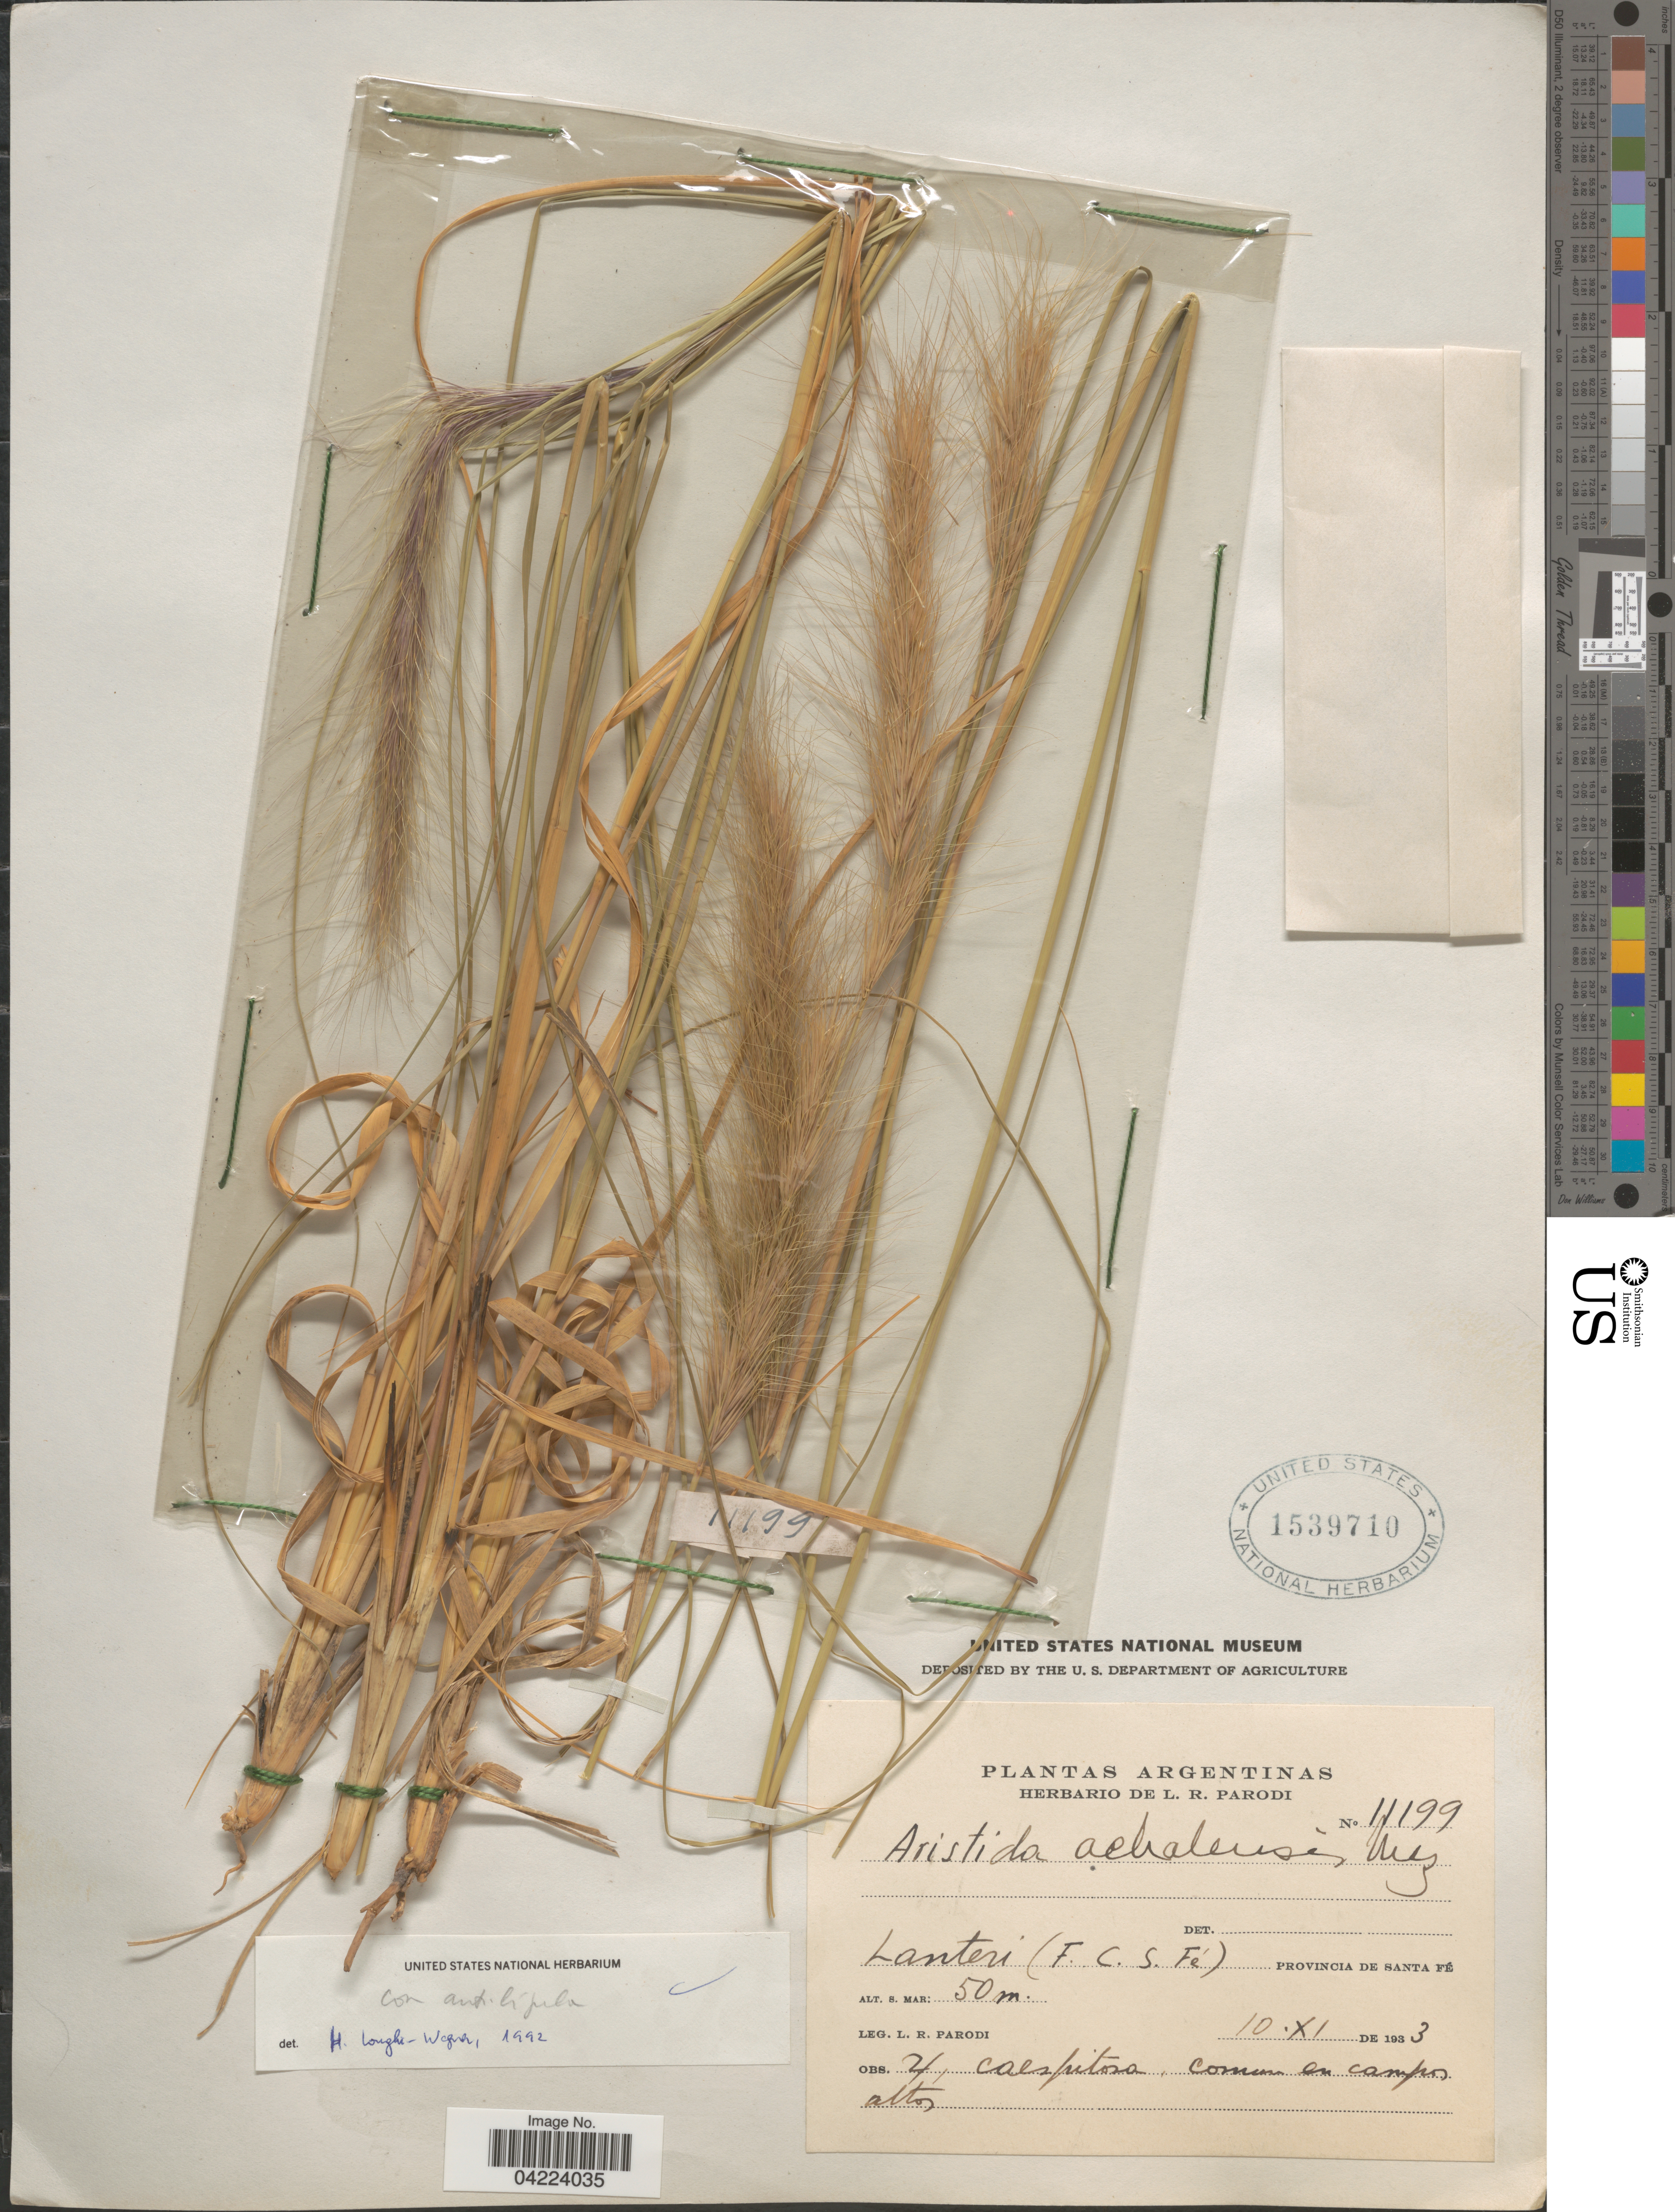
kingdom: Plantae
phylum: Tracheophyta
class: Liliopsida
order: Poales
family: Poaceae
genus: Aristida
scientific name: Aristida achalensis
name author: Mez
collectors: L. R. Parodi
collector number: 11199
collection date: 1933-11-10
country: Argentina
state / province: Santa Fe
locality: Lanteri (F.C.S. Fé).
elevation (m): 50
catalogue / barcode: US 1539710